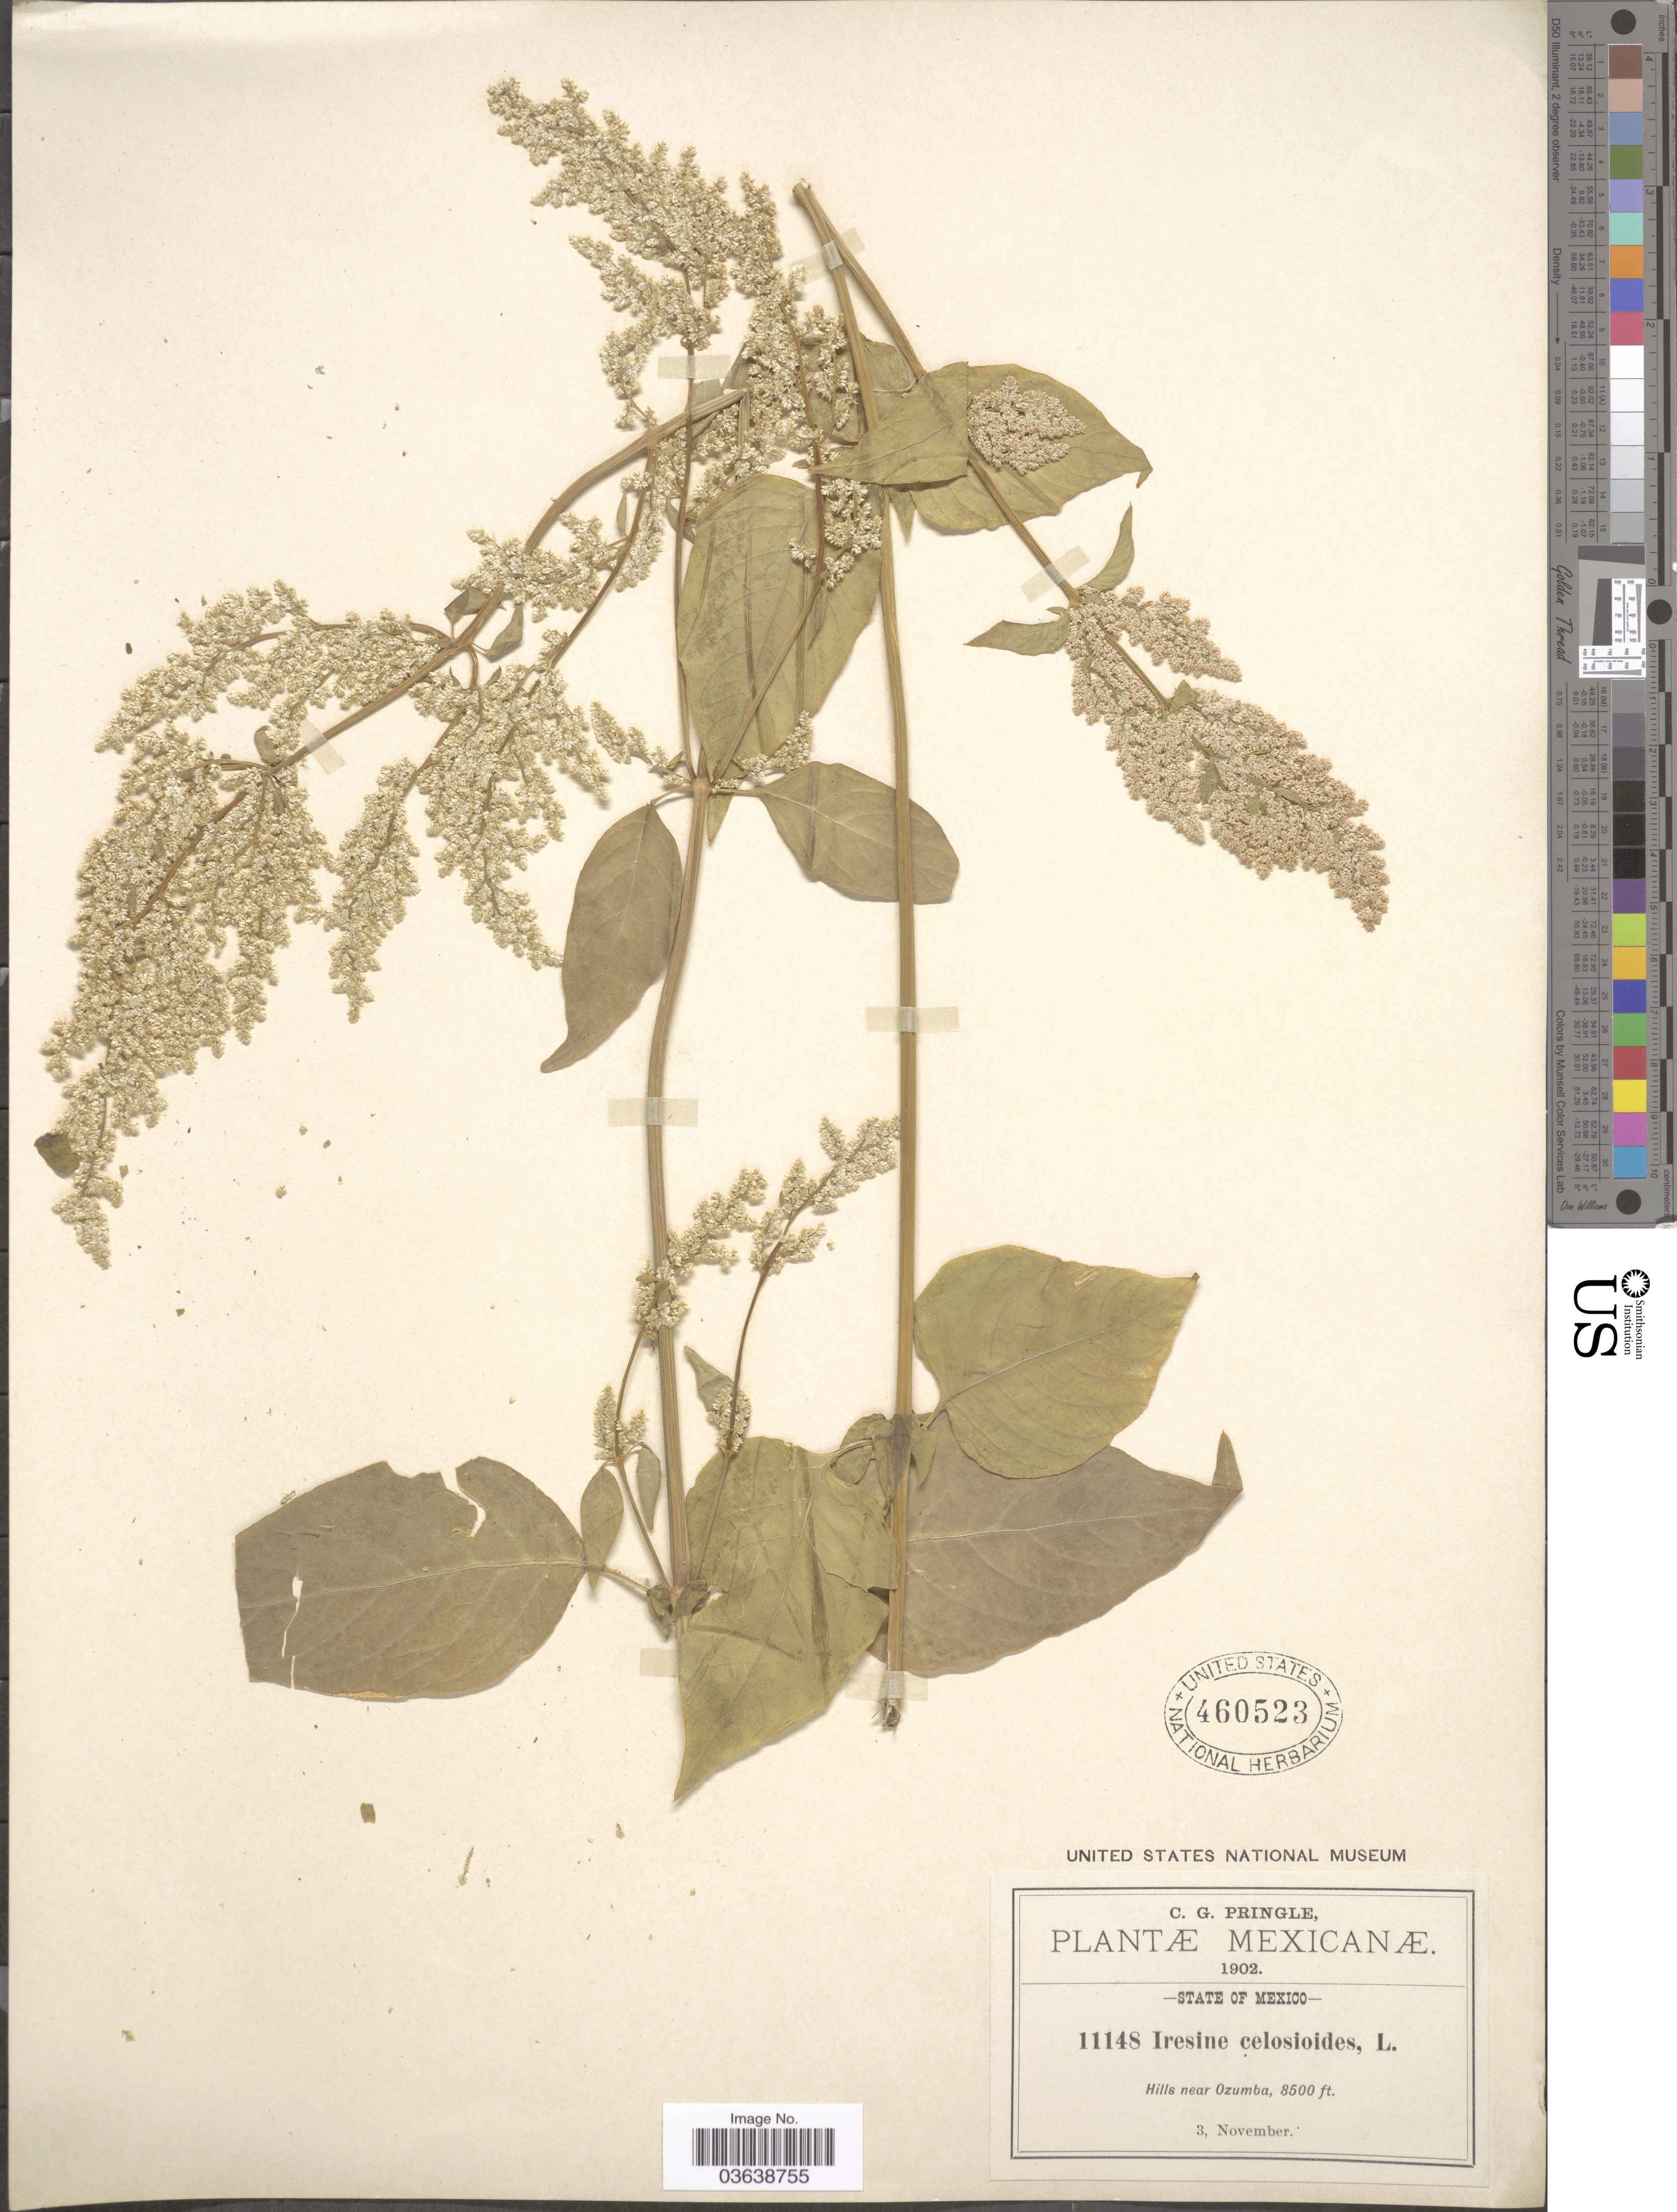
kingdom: Plantae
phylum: Tracheophyta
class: Magnoliopsida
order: Caryophyllales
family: Amaranthaceae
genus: Iresine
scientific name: Iresine celosia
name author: L.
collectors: C. G. Pringle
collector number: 11148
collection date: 1902-11-03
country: Mexico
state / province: México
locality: Hills near Ozumba.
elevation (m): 2591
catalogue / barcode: US 460523